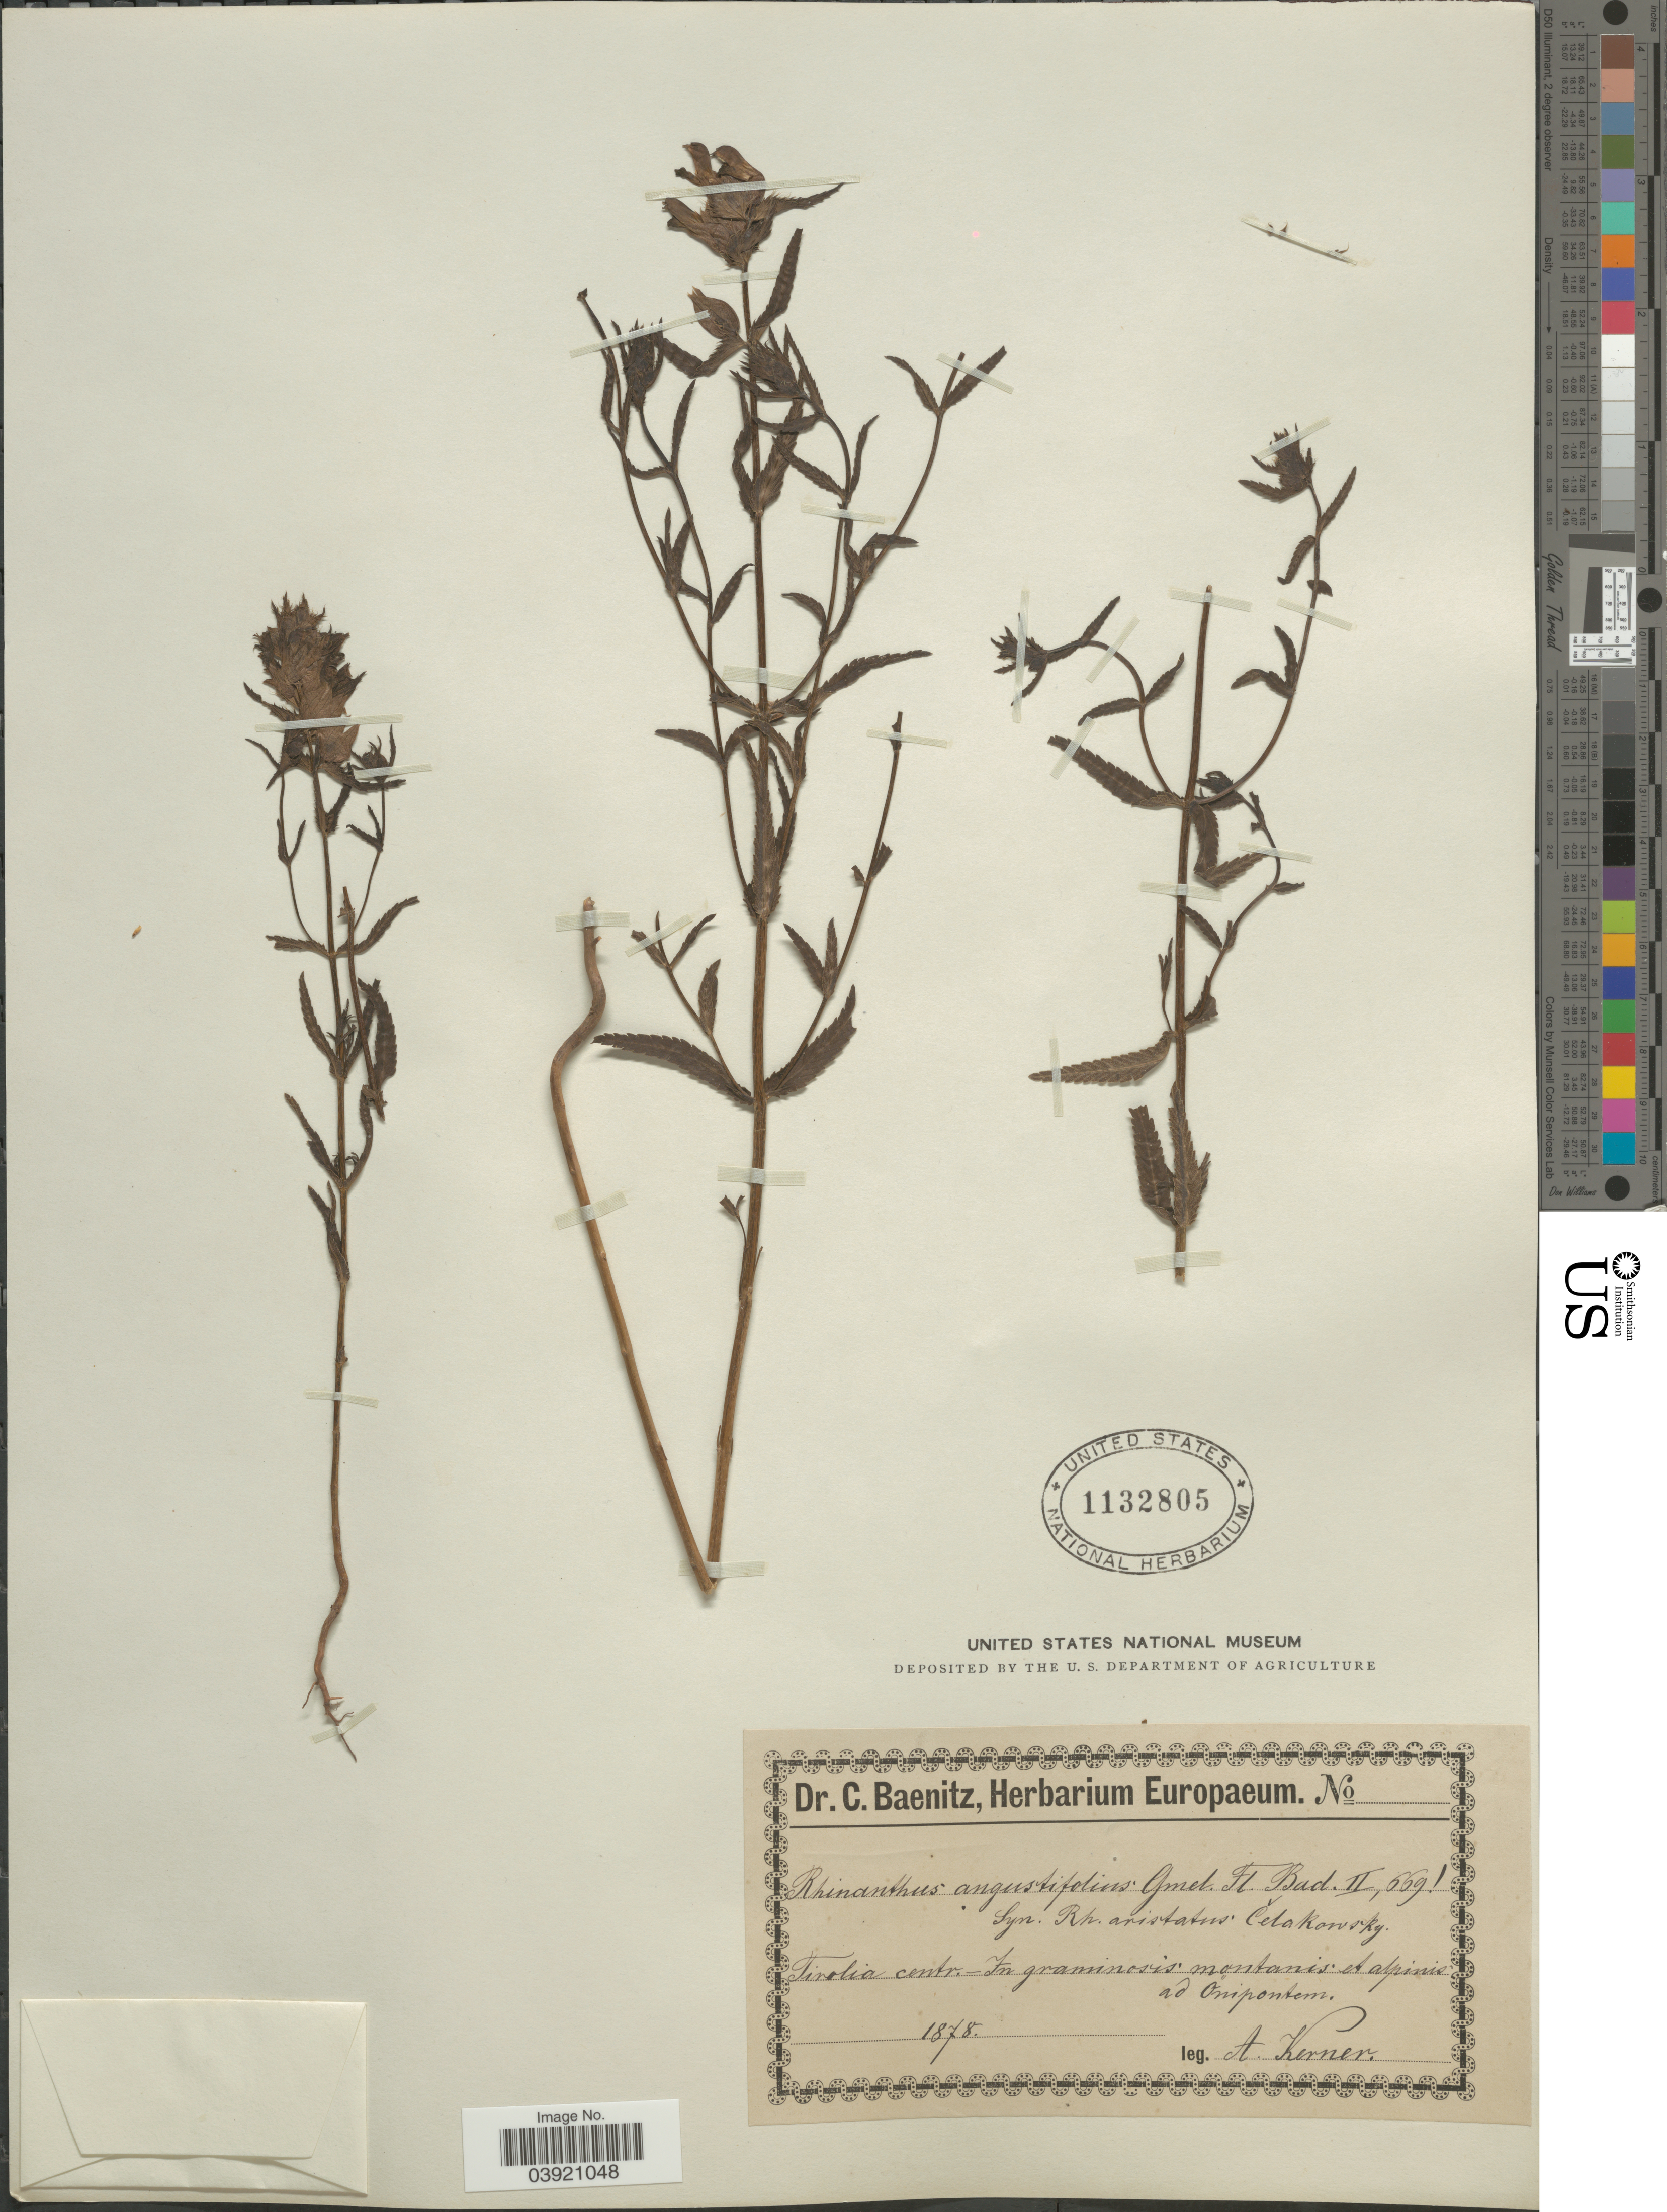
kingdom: Plantae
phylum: Tracheophyta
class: Magnoliopsida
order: Lamiales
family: Orobanchaceae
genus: Rhinanthus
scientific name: Rhinanthus angustifolius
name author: C.C. Gmel.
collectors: A. Kerner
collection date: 1878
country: Austria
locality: Tirolia centr.- In graminosis montanis et alpinis ad Onipontem.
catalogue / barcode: US 1132805